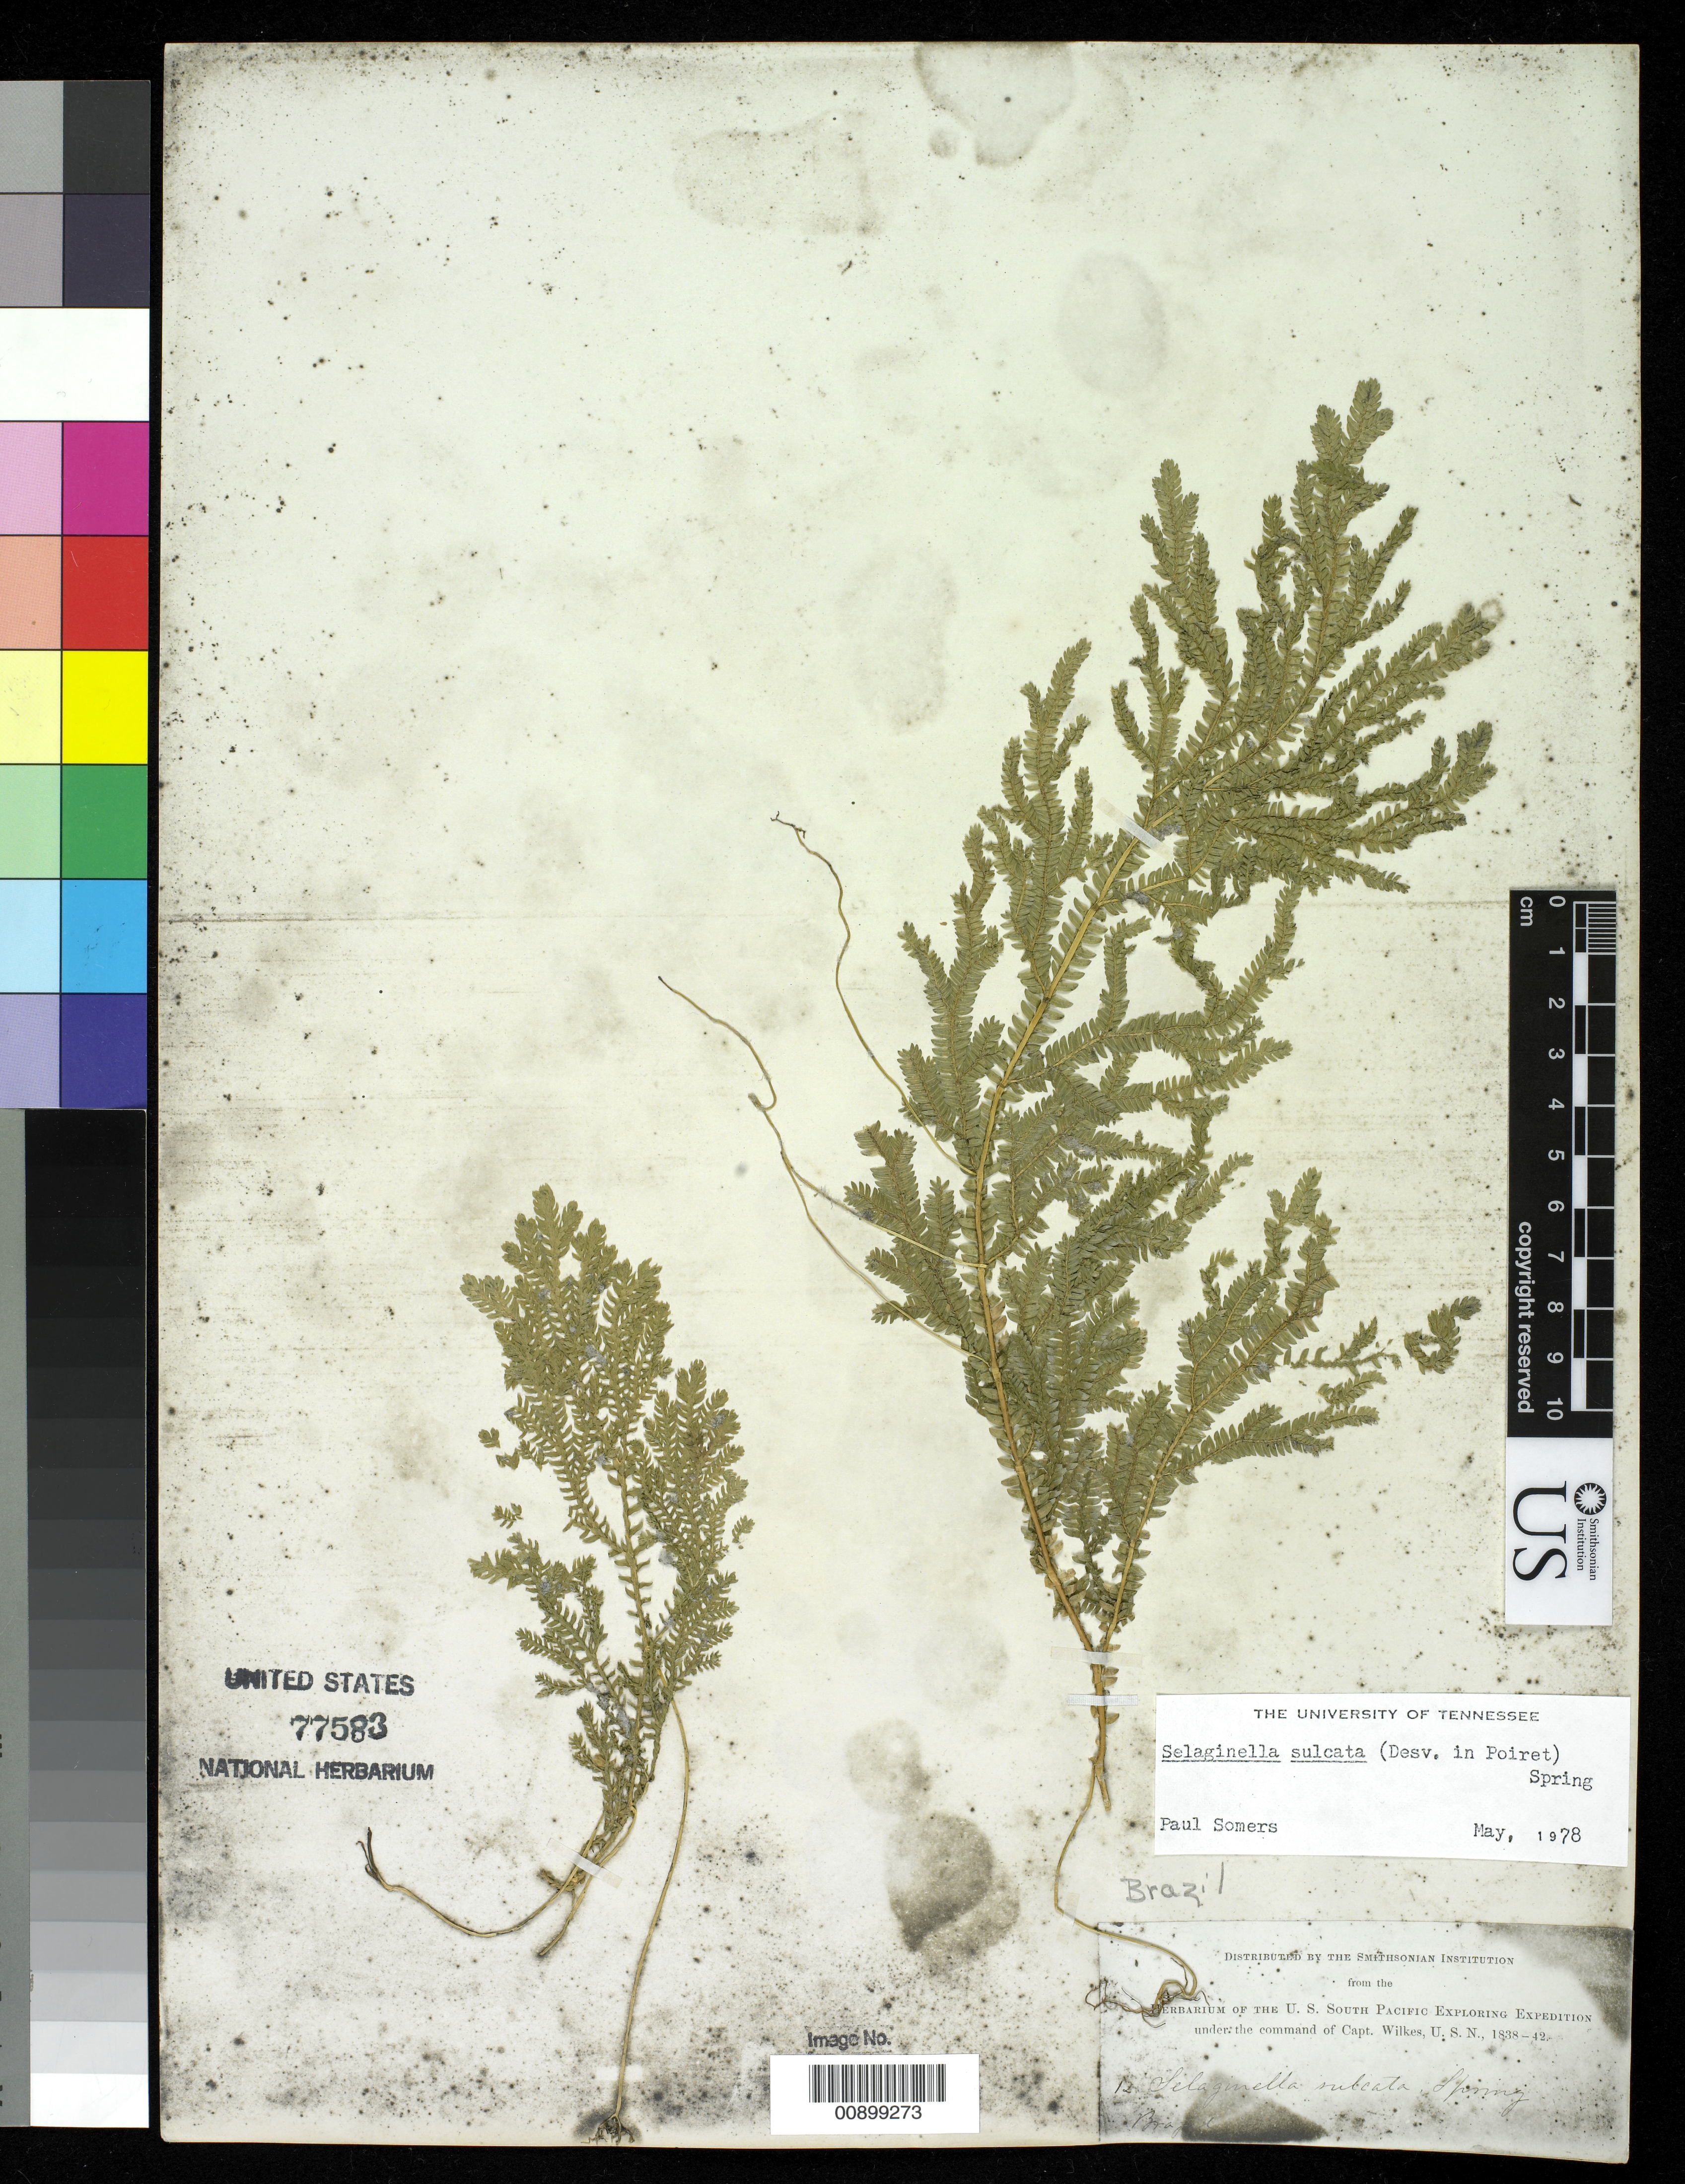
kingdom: Plantae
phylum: Tracheophyta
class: Lycopodiopsida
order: Selaginellales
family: Selaginellaceae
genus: Selaginella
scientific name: Selaginella sulcata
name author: (Desv. ex Poir.) Spring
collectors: Wilkes Explor. Exped.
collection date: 1838/1842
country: Brazil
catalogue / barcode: US 77583